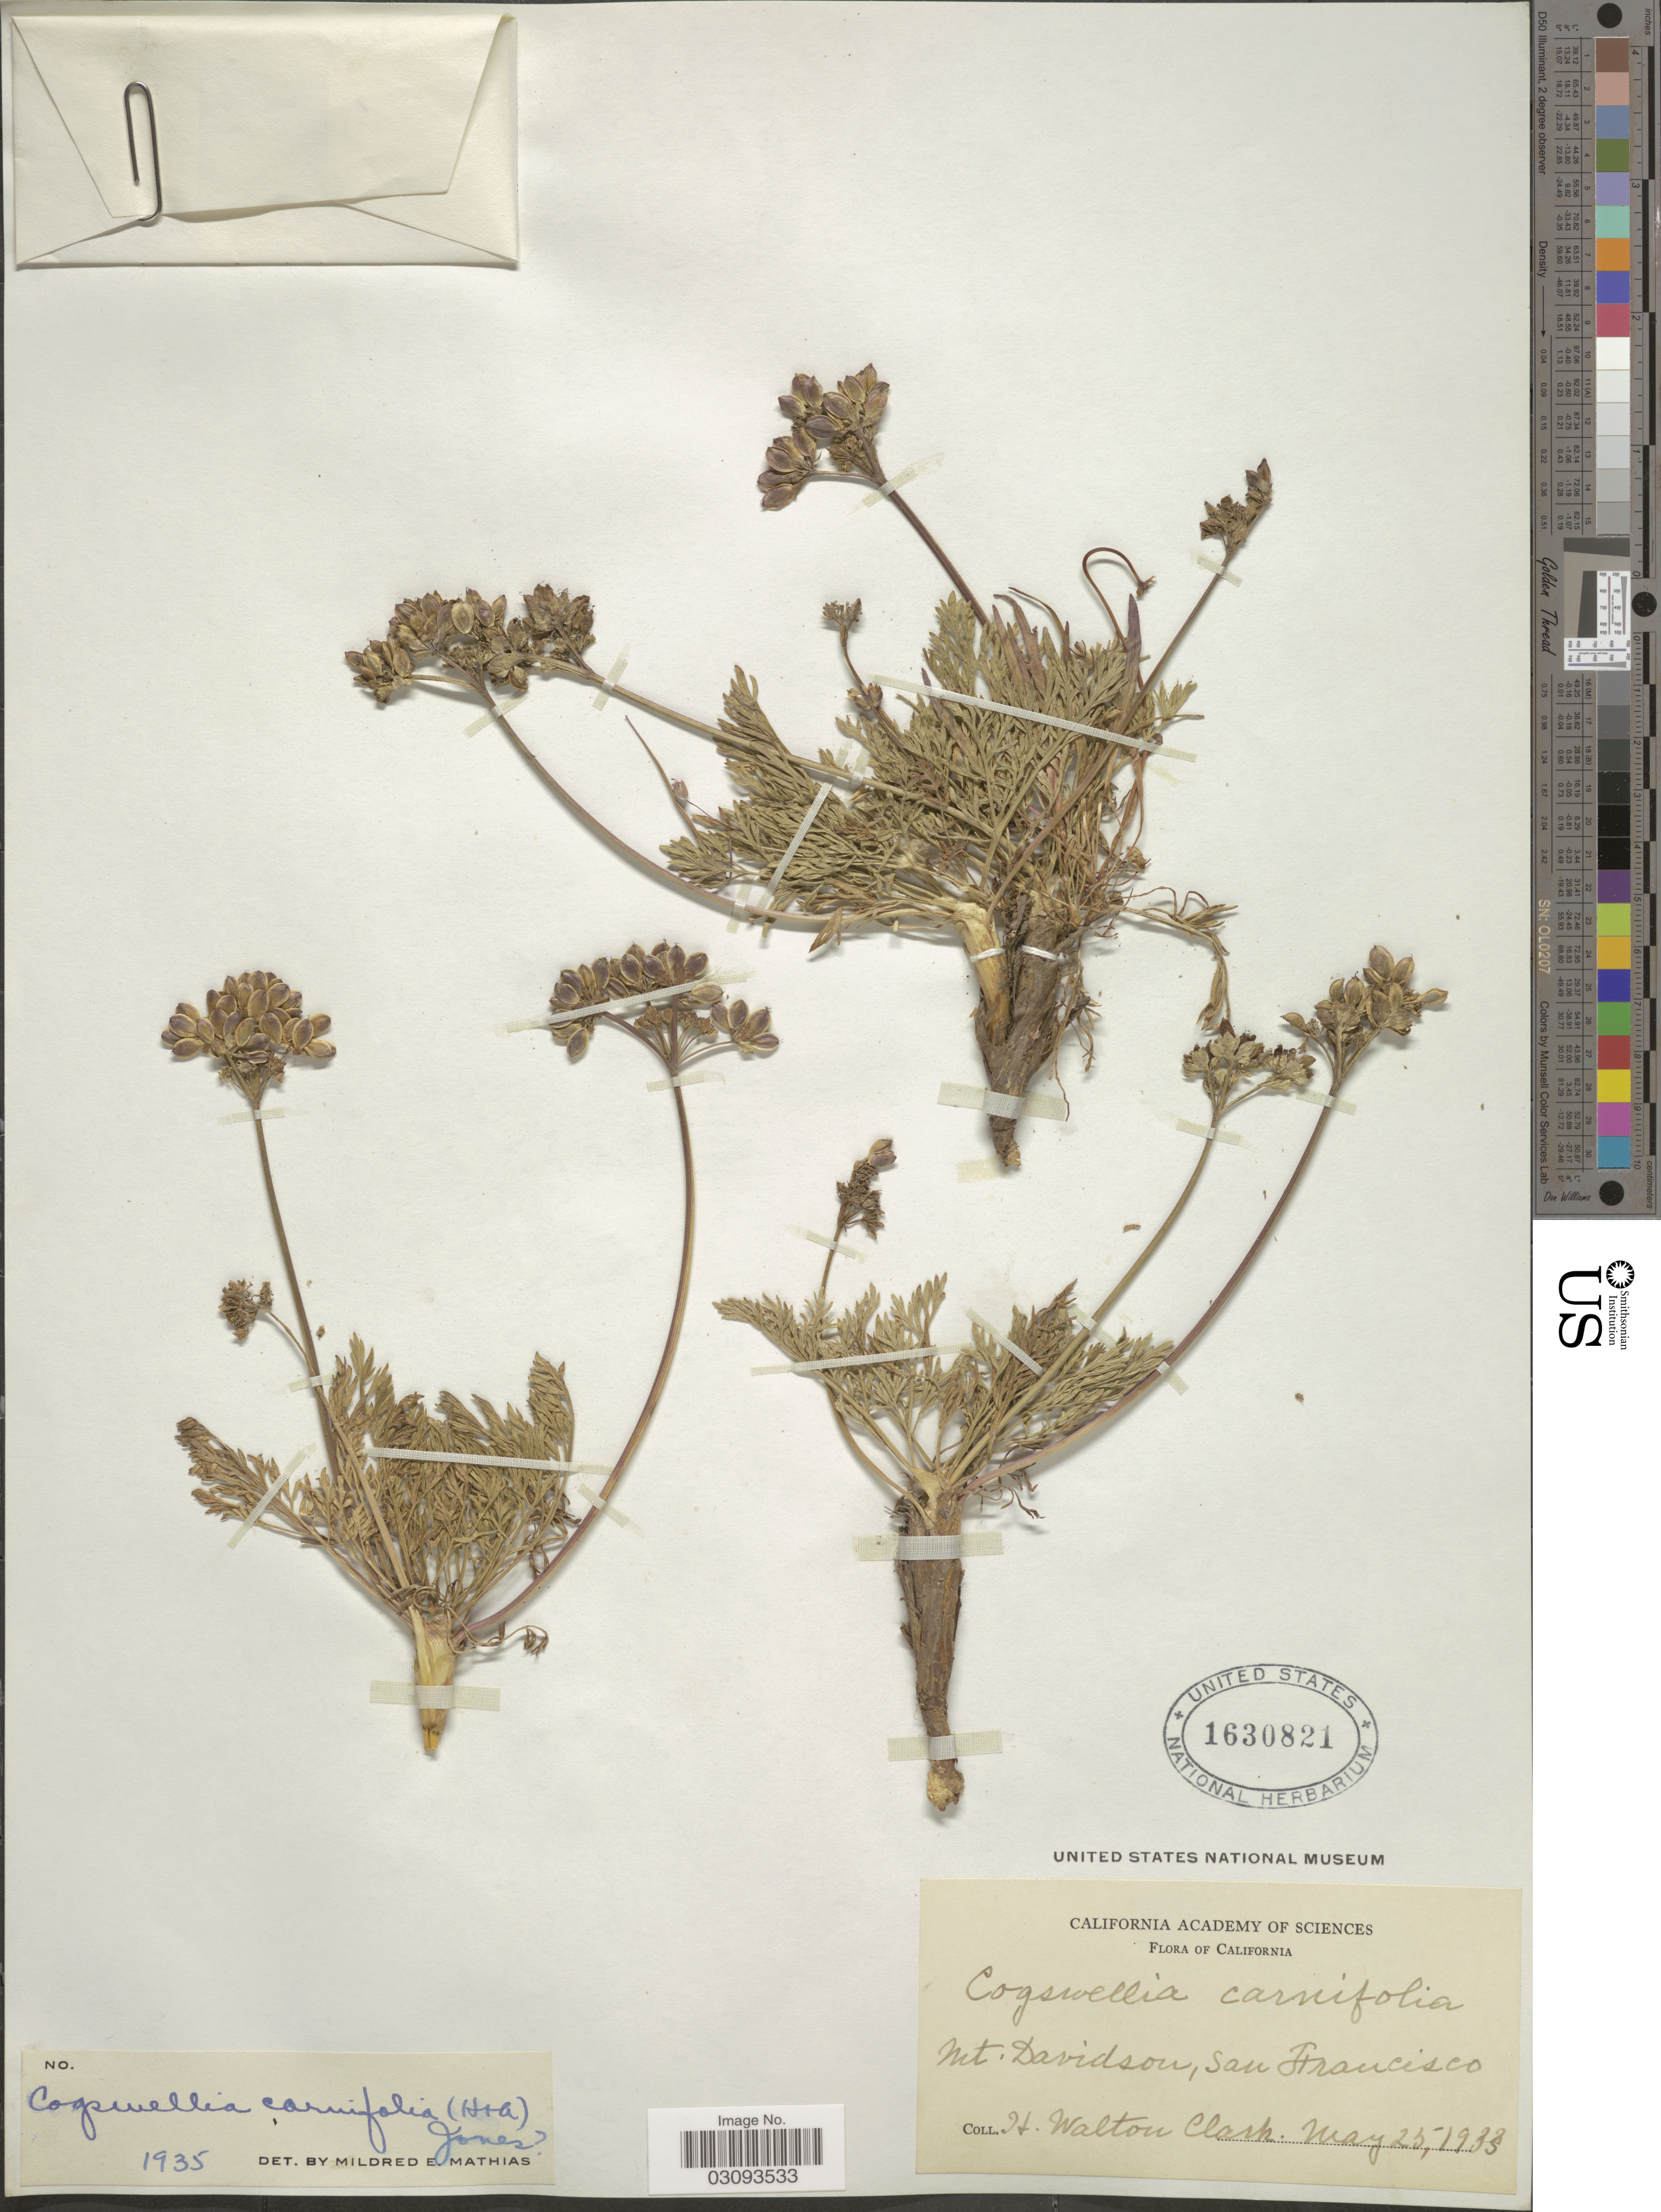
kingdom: Plantae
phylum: Tracheophyta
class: Magnoliopsida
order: Apiales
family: Apiaceae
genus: Lomatium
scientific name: Lomatium caruifolium var. caruifolium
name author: (Hook. & Arn.) J.M. Coult. & Rose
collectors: H. W. Clark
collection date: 1933-05-25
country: United States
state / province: California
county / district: San Francisco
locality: Mt. Davidson, San Francisco.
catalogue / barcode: US 1630821